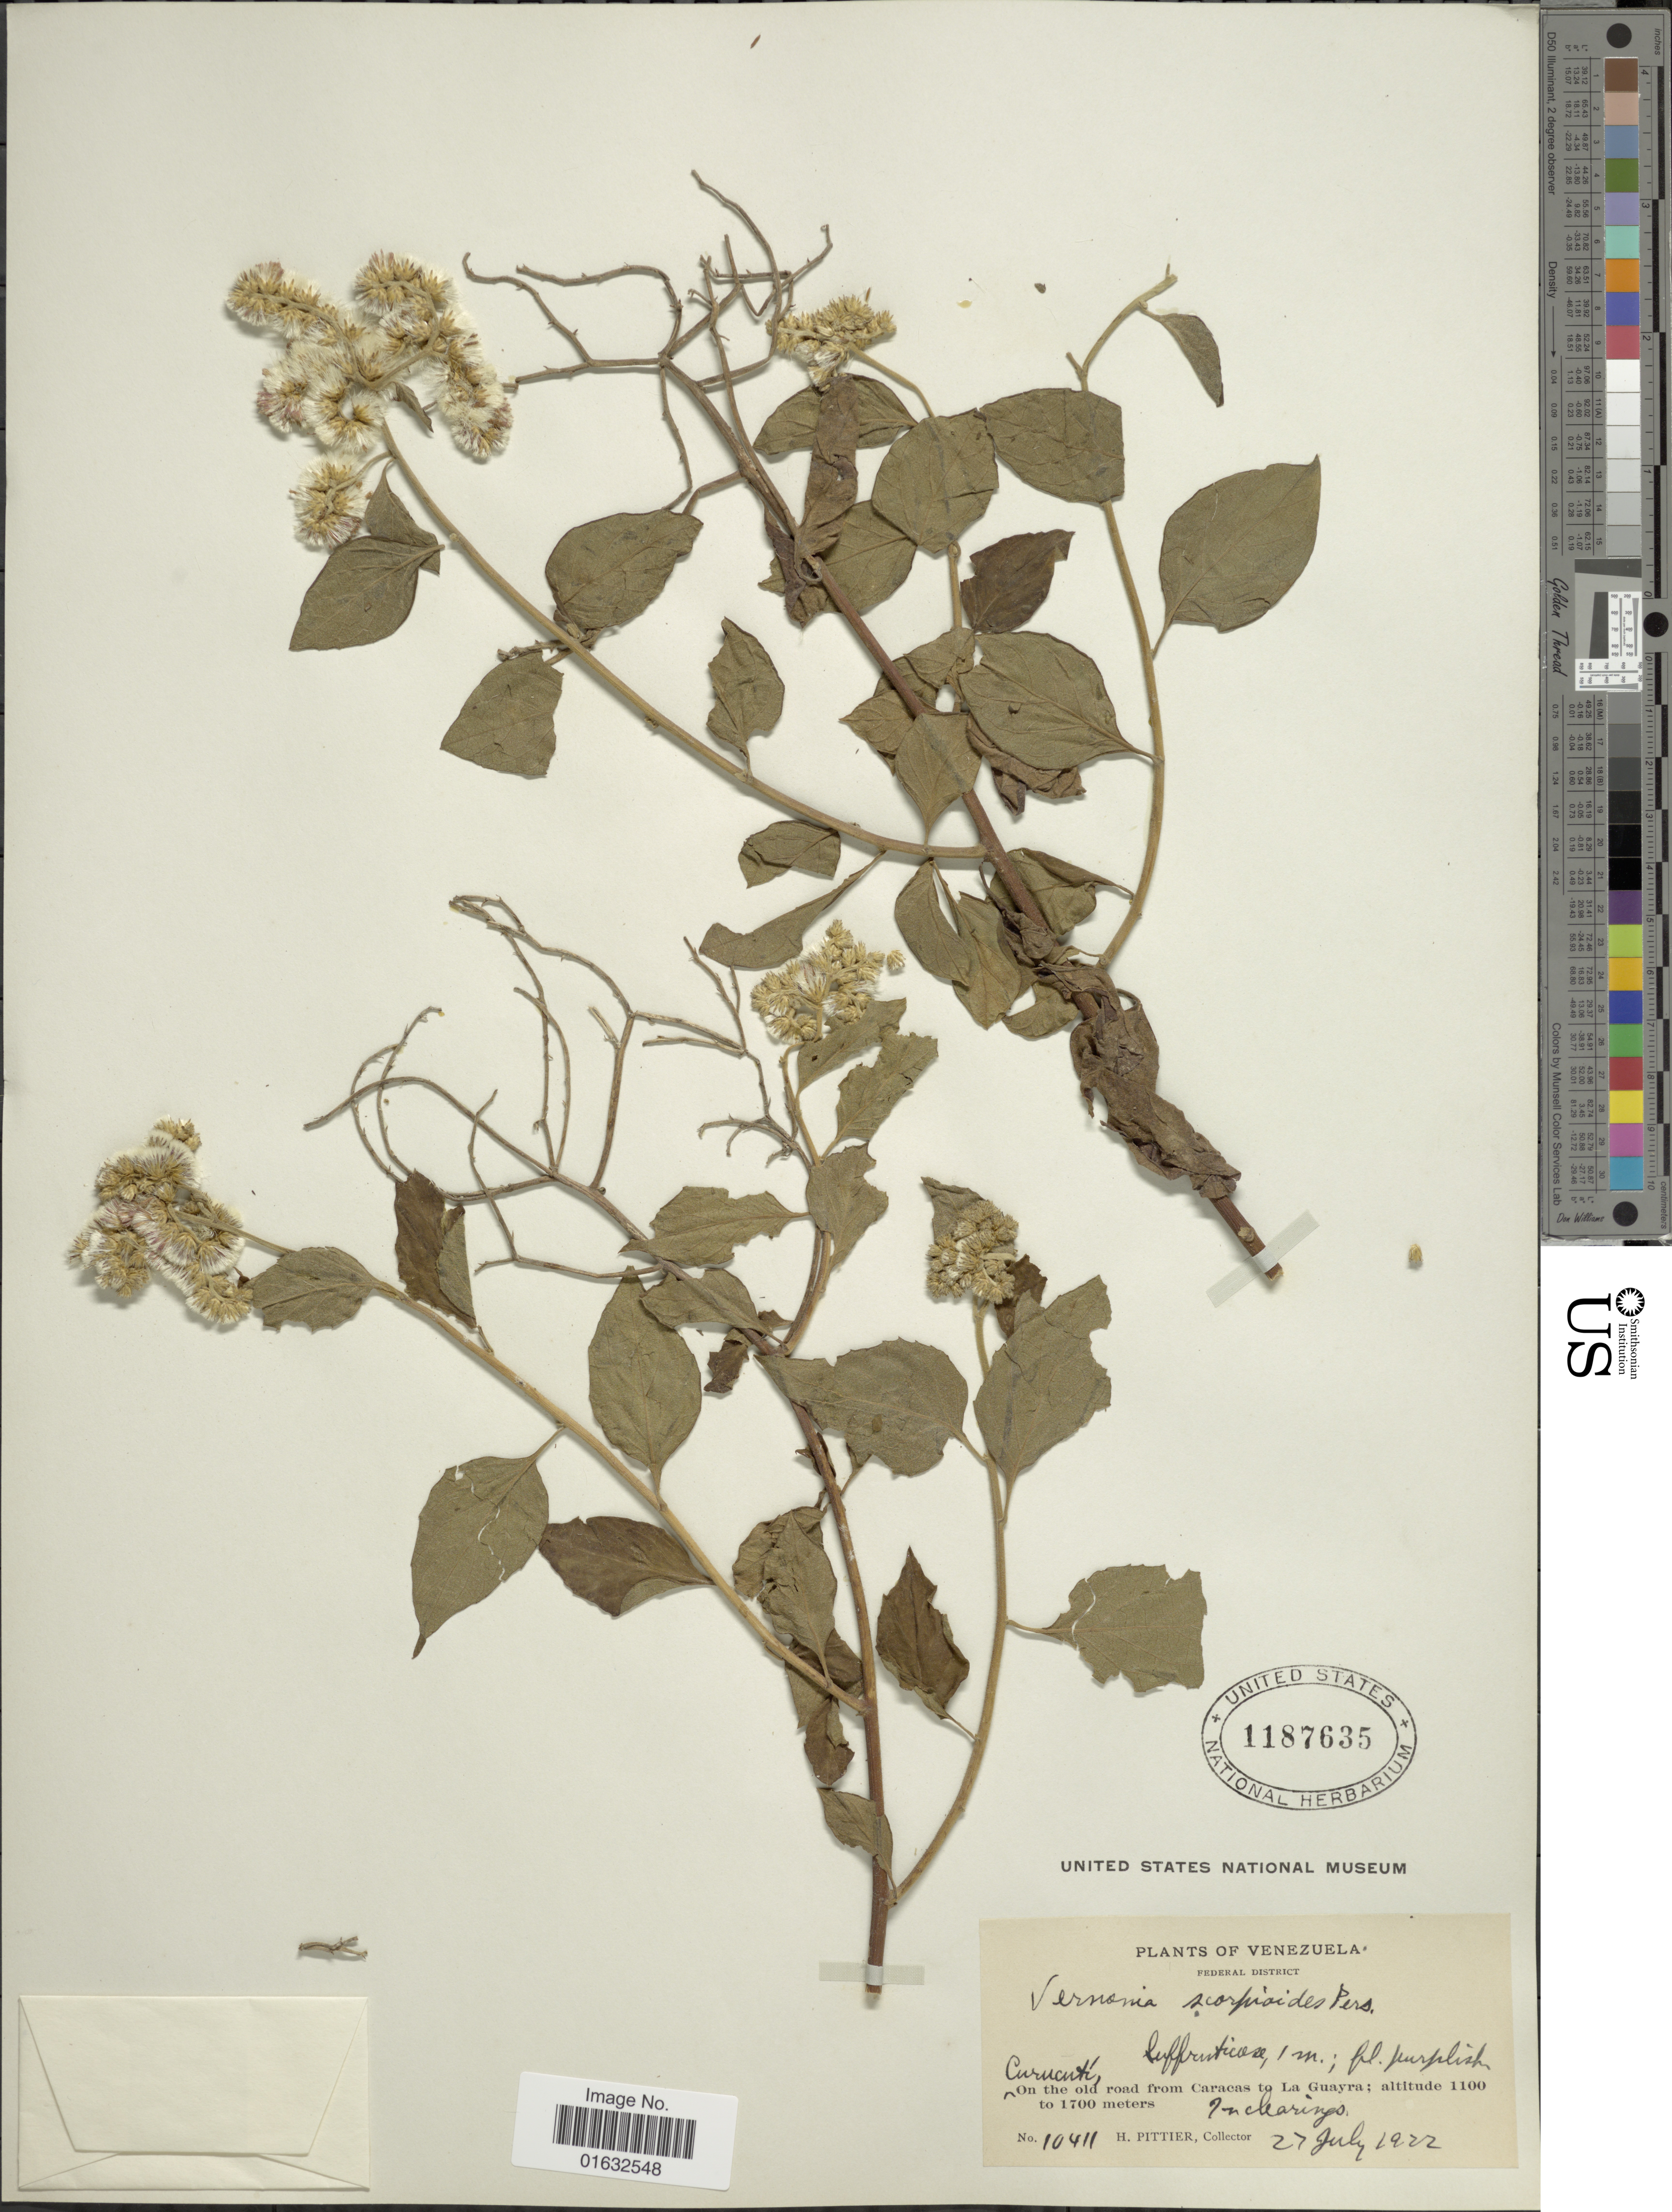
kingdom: Plantae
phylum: Tracheophyta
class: Magnoliopsida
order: Asterales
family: Asteraceae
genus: Cyrtocymura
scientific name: Cyrtocymura scorpioides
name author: (Lam.) H. Rob.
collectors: H. F. Pittier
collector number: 10411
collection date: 1922-07-27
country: Venezuela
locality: Federal District, Curucutí, On the old road from Caracas to La Guayra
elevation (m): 1100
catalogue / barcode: US 1187635